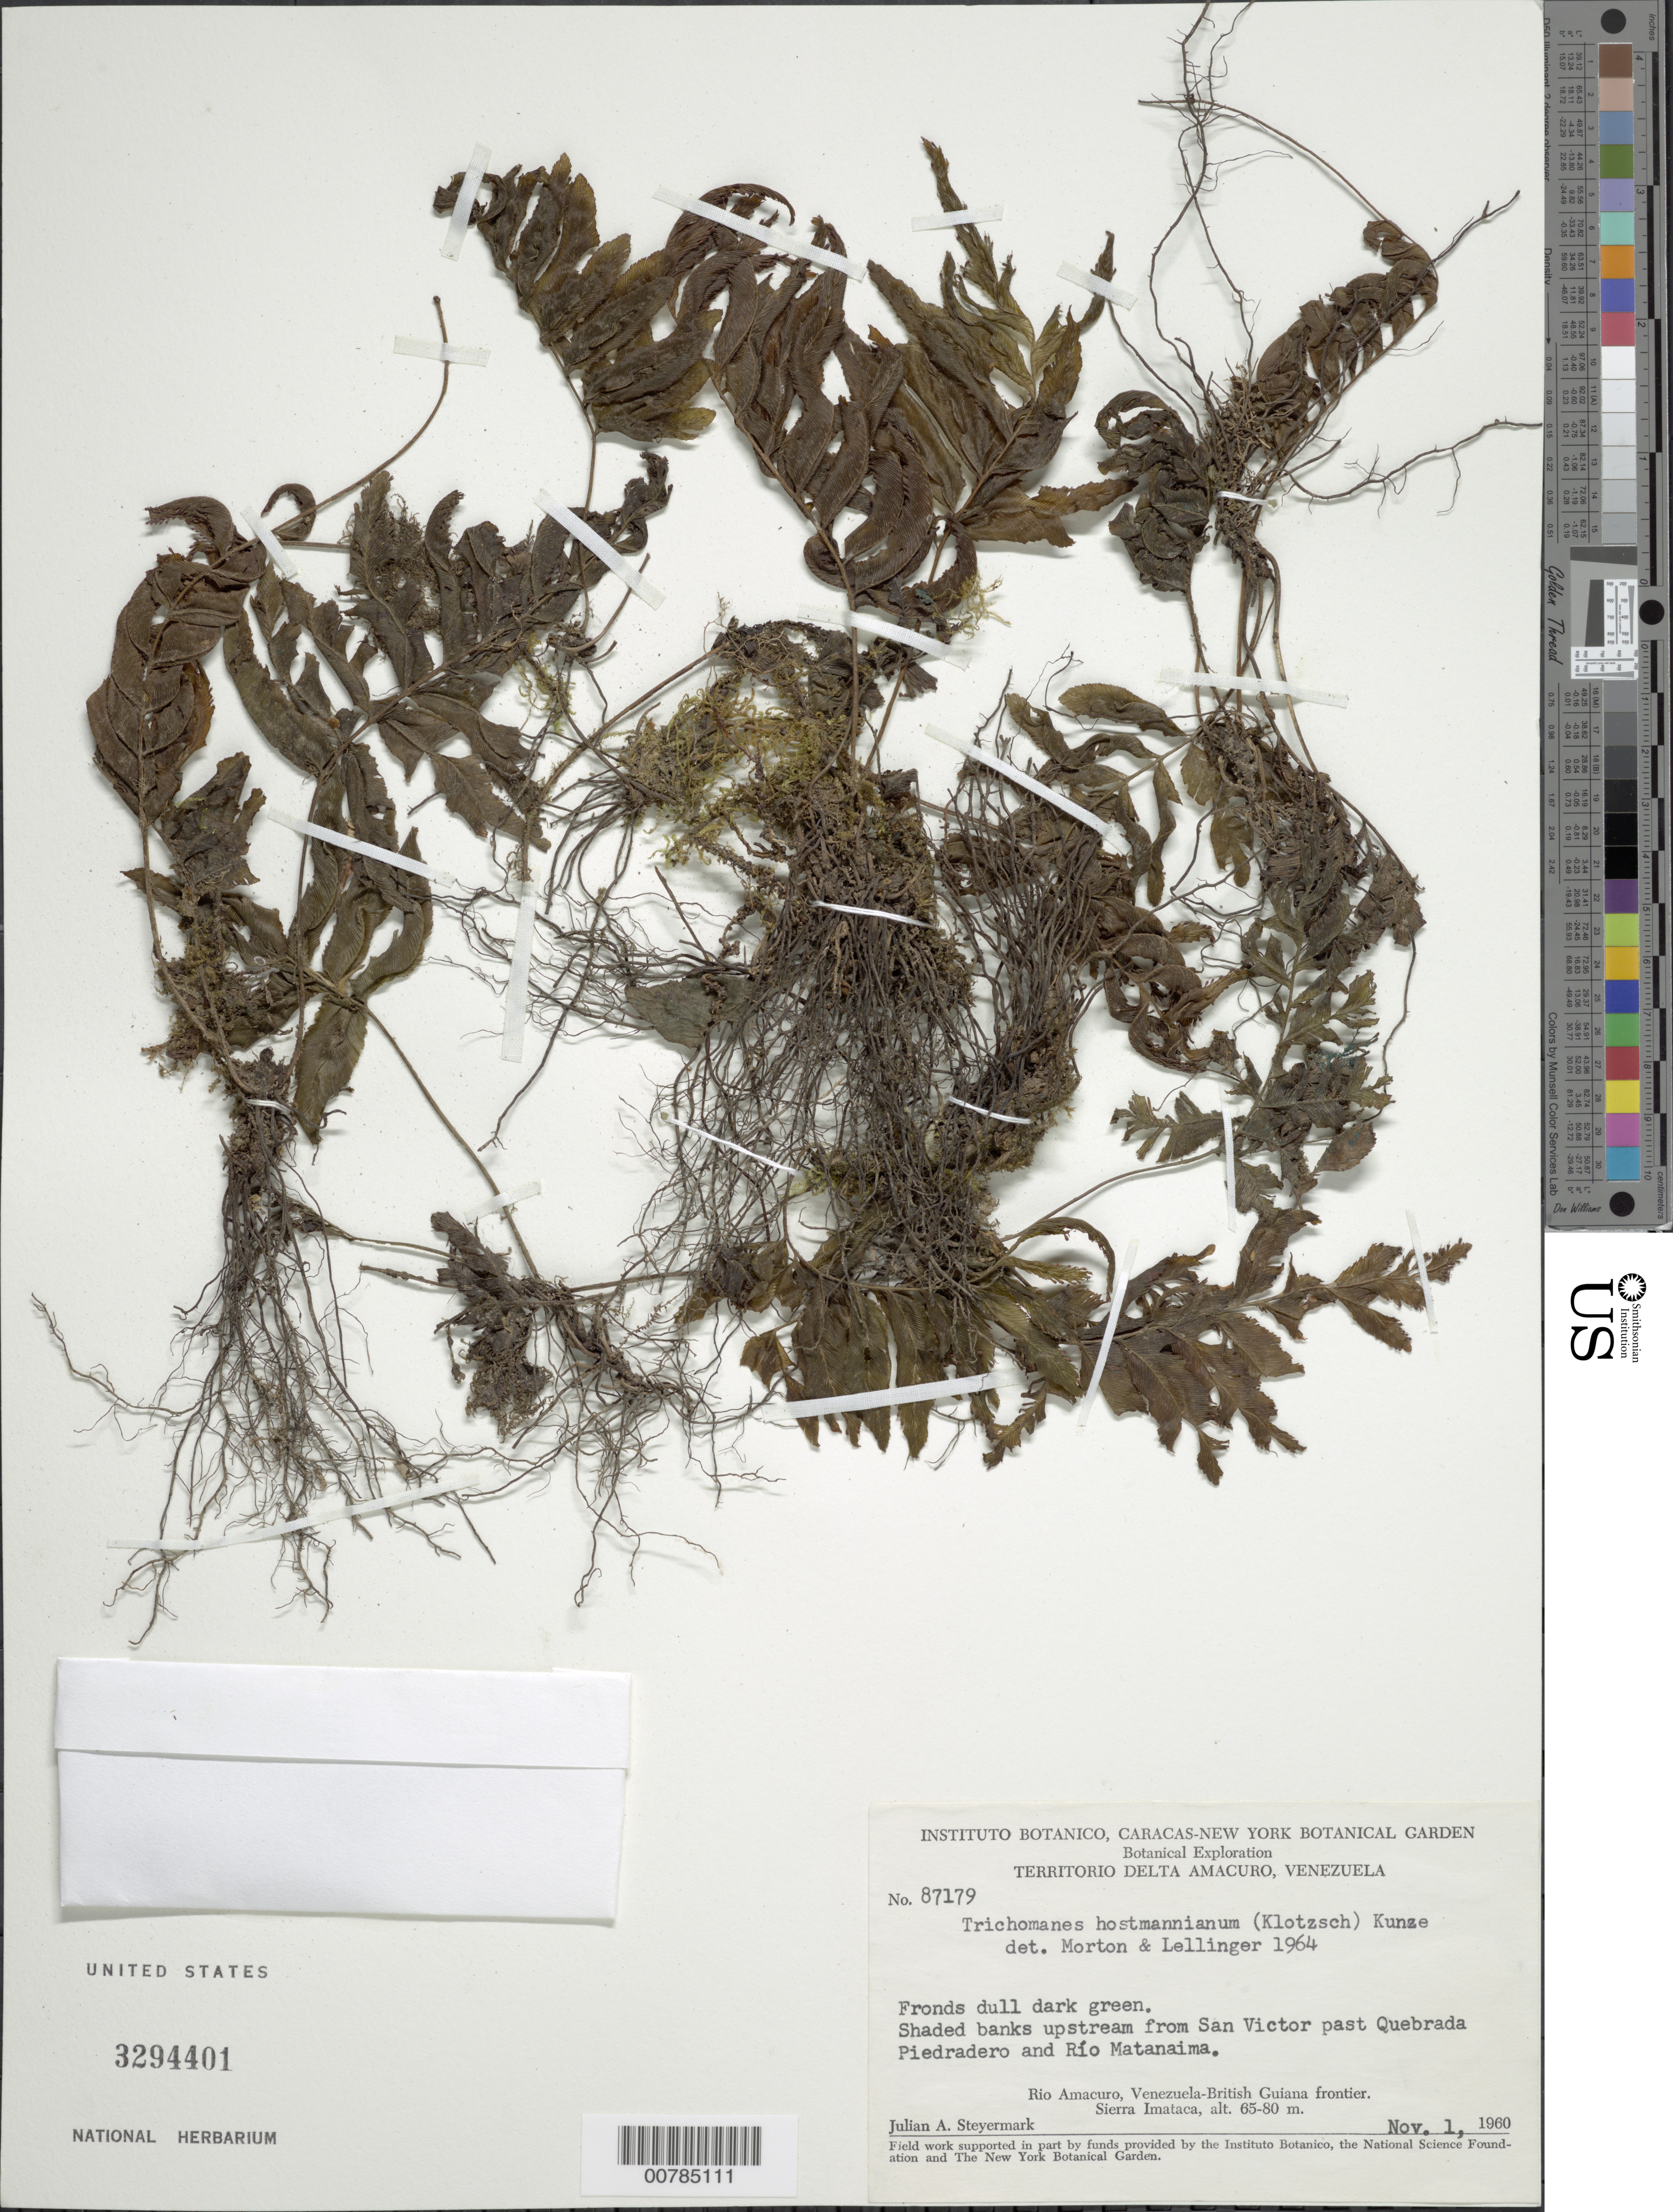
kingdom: Plantae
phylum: Tracheophyta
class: Polypodiopsida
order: Hymenophyllales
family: Hymenophyllaceae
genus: Trichomanes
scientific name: Trichomanes hostmannianum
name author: (Klotzsch) Kunze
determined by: Morton, C. V.; Lellinger, D. B.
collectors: J. Steyermark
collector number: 87179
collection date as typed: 1-Nov-60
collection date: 1960-11-01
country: Venezuela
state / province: Delta Amacuro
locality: Río Amacuro, Venezuela-British Guiana frontier, Sierra Imataca; upstream from San Victor, past Quebrada Piedradero and Río Matanaima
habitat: Shaded riverbanks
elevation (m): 65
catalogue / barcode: US 3294401